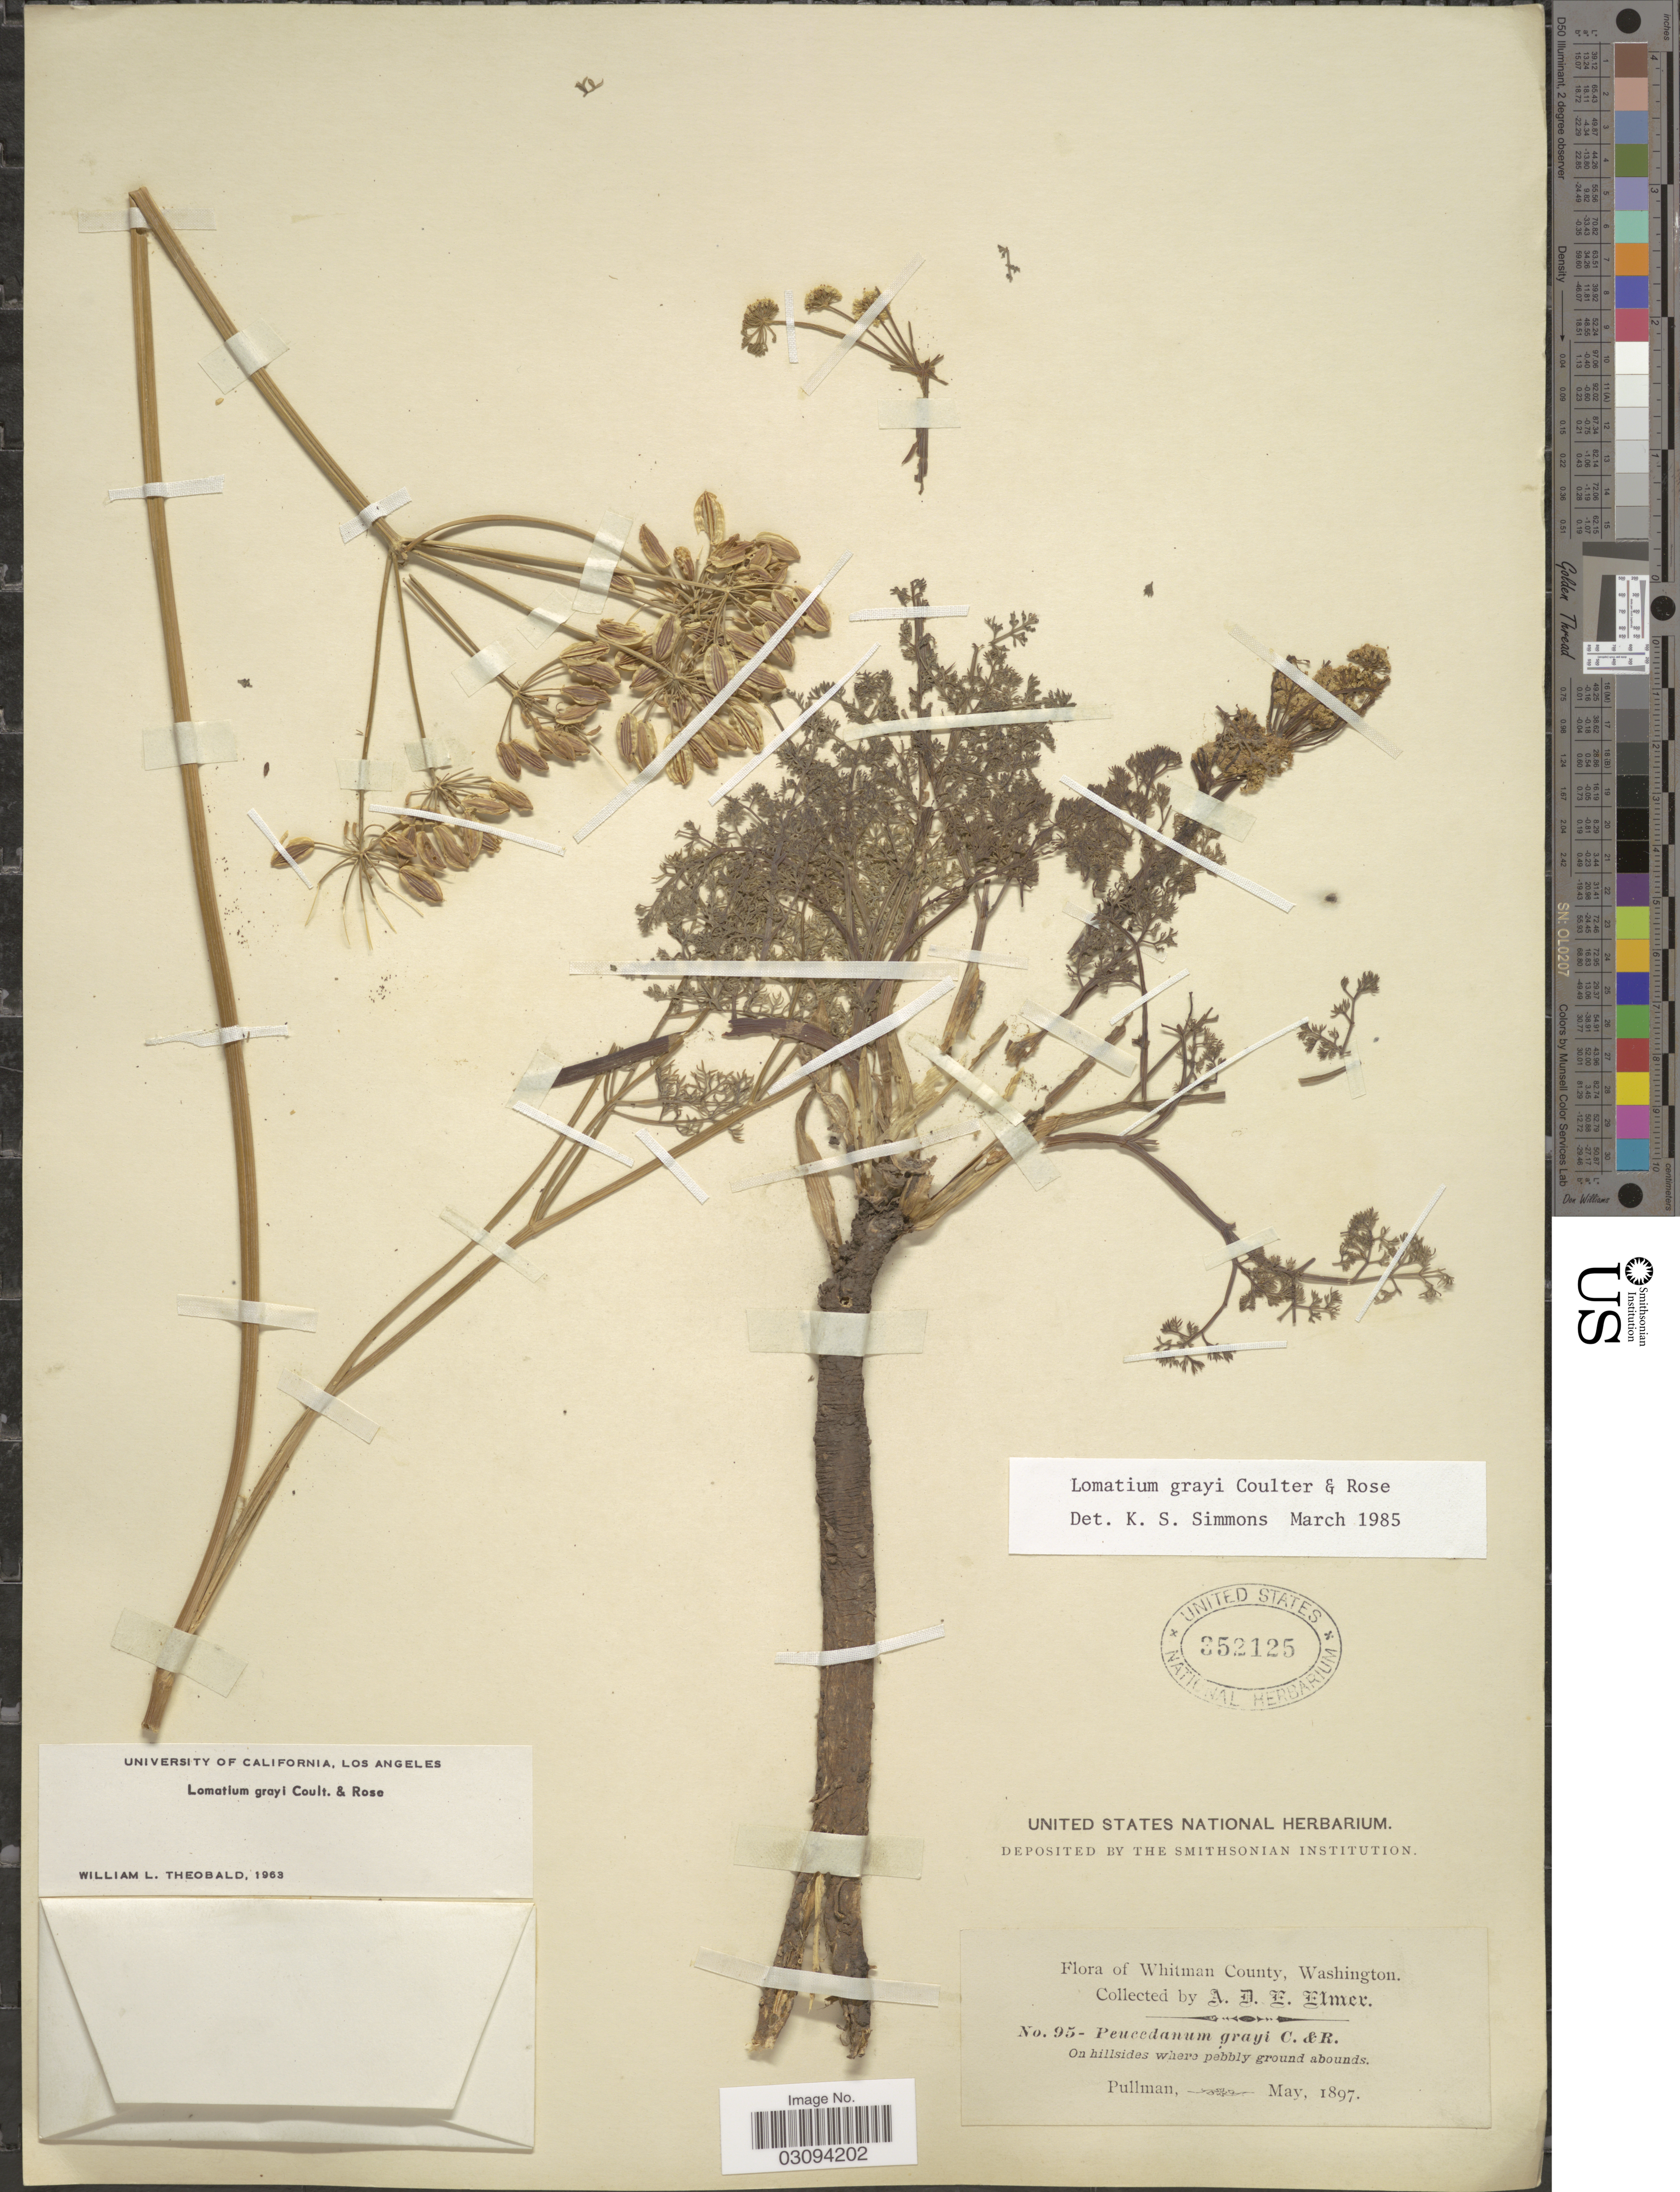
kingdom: Plantae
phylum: Tracheophyta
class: Magnoliopsida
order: Apiales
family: Apiaceae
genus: Lomatium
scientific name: Lomatium grayi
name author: (J.M. Coult. & Rose) J.M. Coult. & Rose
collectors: A. D. E. Elmer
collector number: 95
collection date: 1897-05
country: United States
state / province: Washington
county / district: Whitman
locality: Whitman County. Pullman.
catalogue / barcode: US 352125